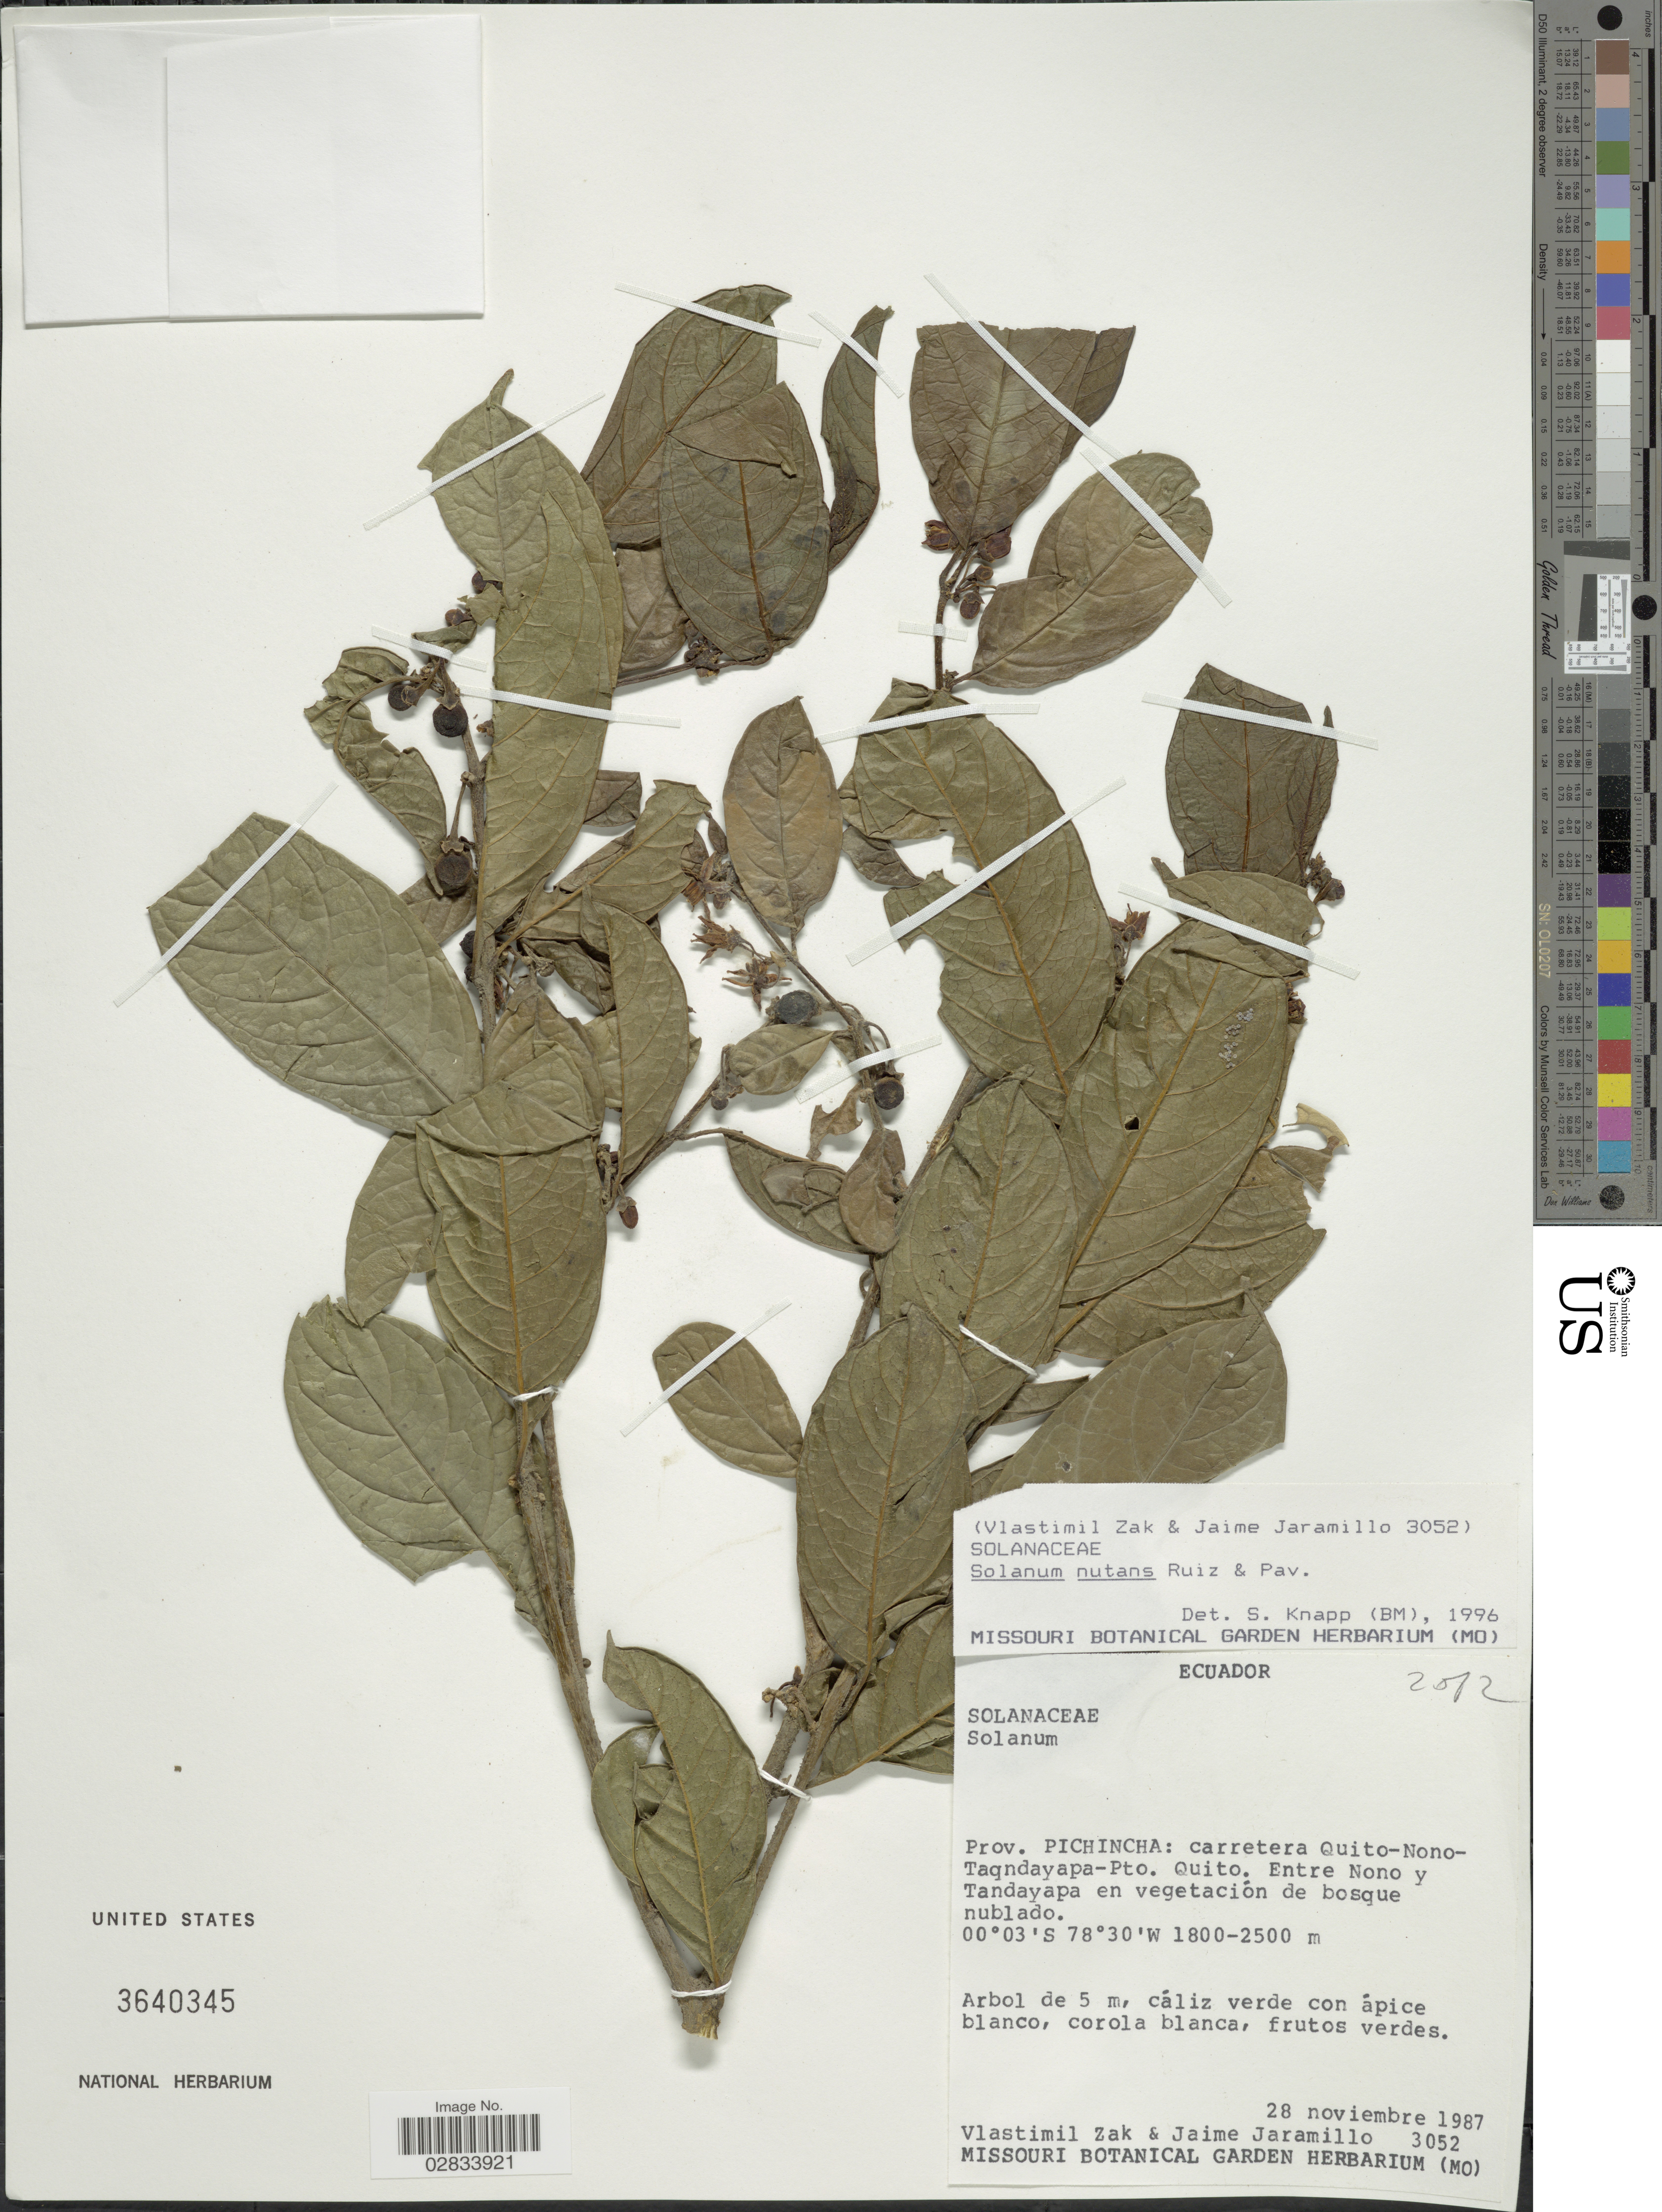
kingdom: Plantae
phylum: Tracheophyta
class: Magnoliopsida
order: Solanales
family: Solanaceae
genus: Solanum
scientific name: Solanum nutans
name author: Ruiz & Pav.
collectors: V. Zak & J. Jaramillo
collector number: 3052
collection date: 1987-11-28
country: Ecuador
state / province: Pichincha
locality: Prov. Pichincha: carretera Quito-Nono-Taqndayapa-Pto. Quito, Entre Nono y Tandayapa.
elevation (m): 1800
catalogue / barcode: US 3640345